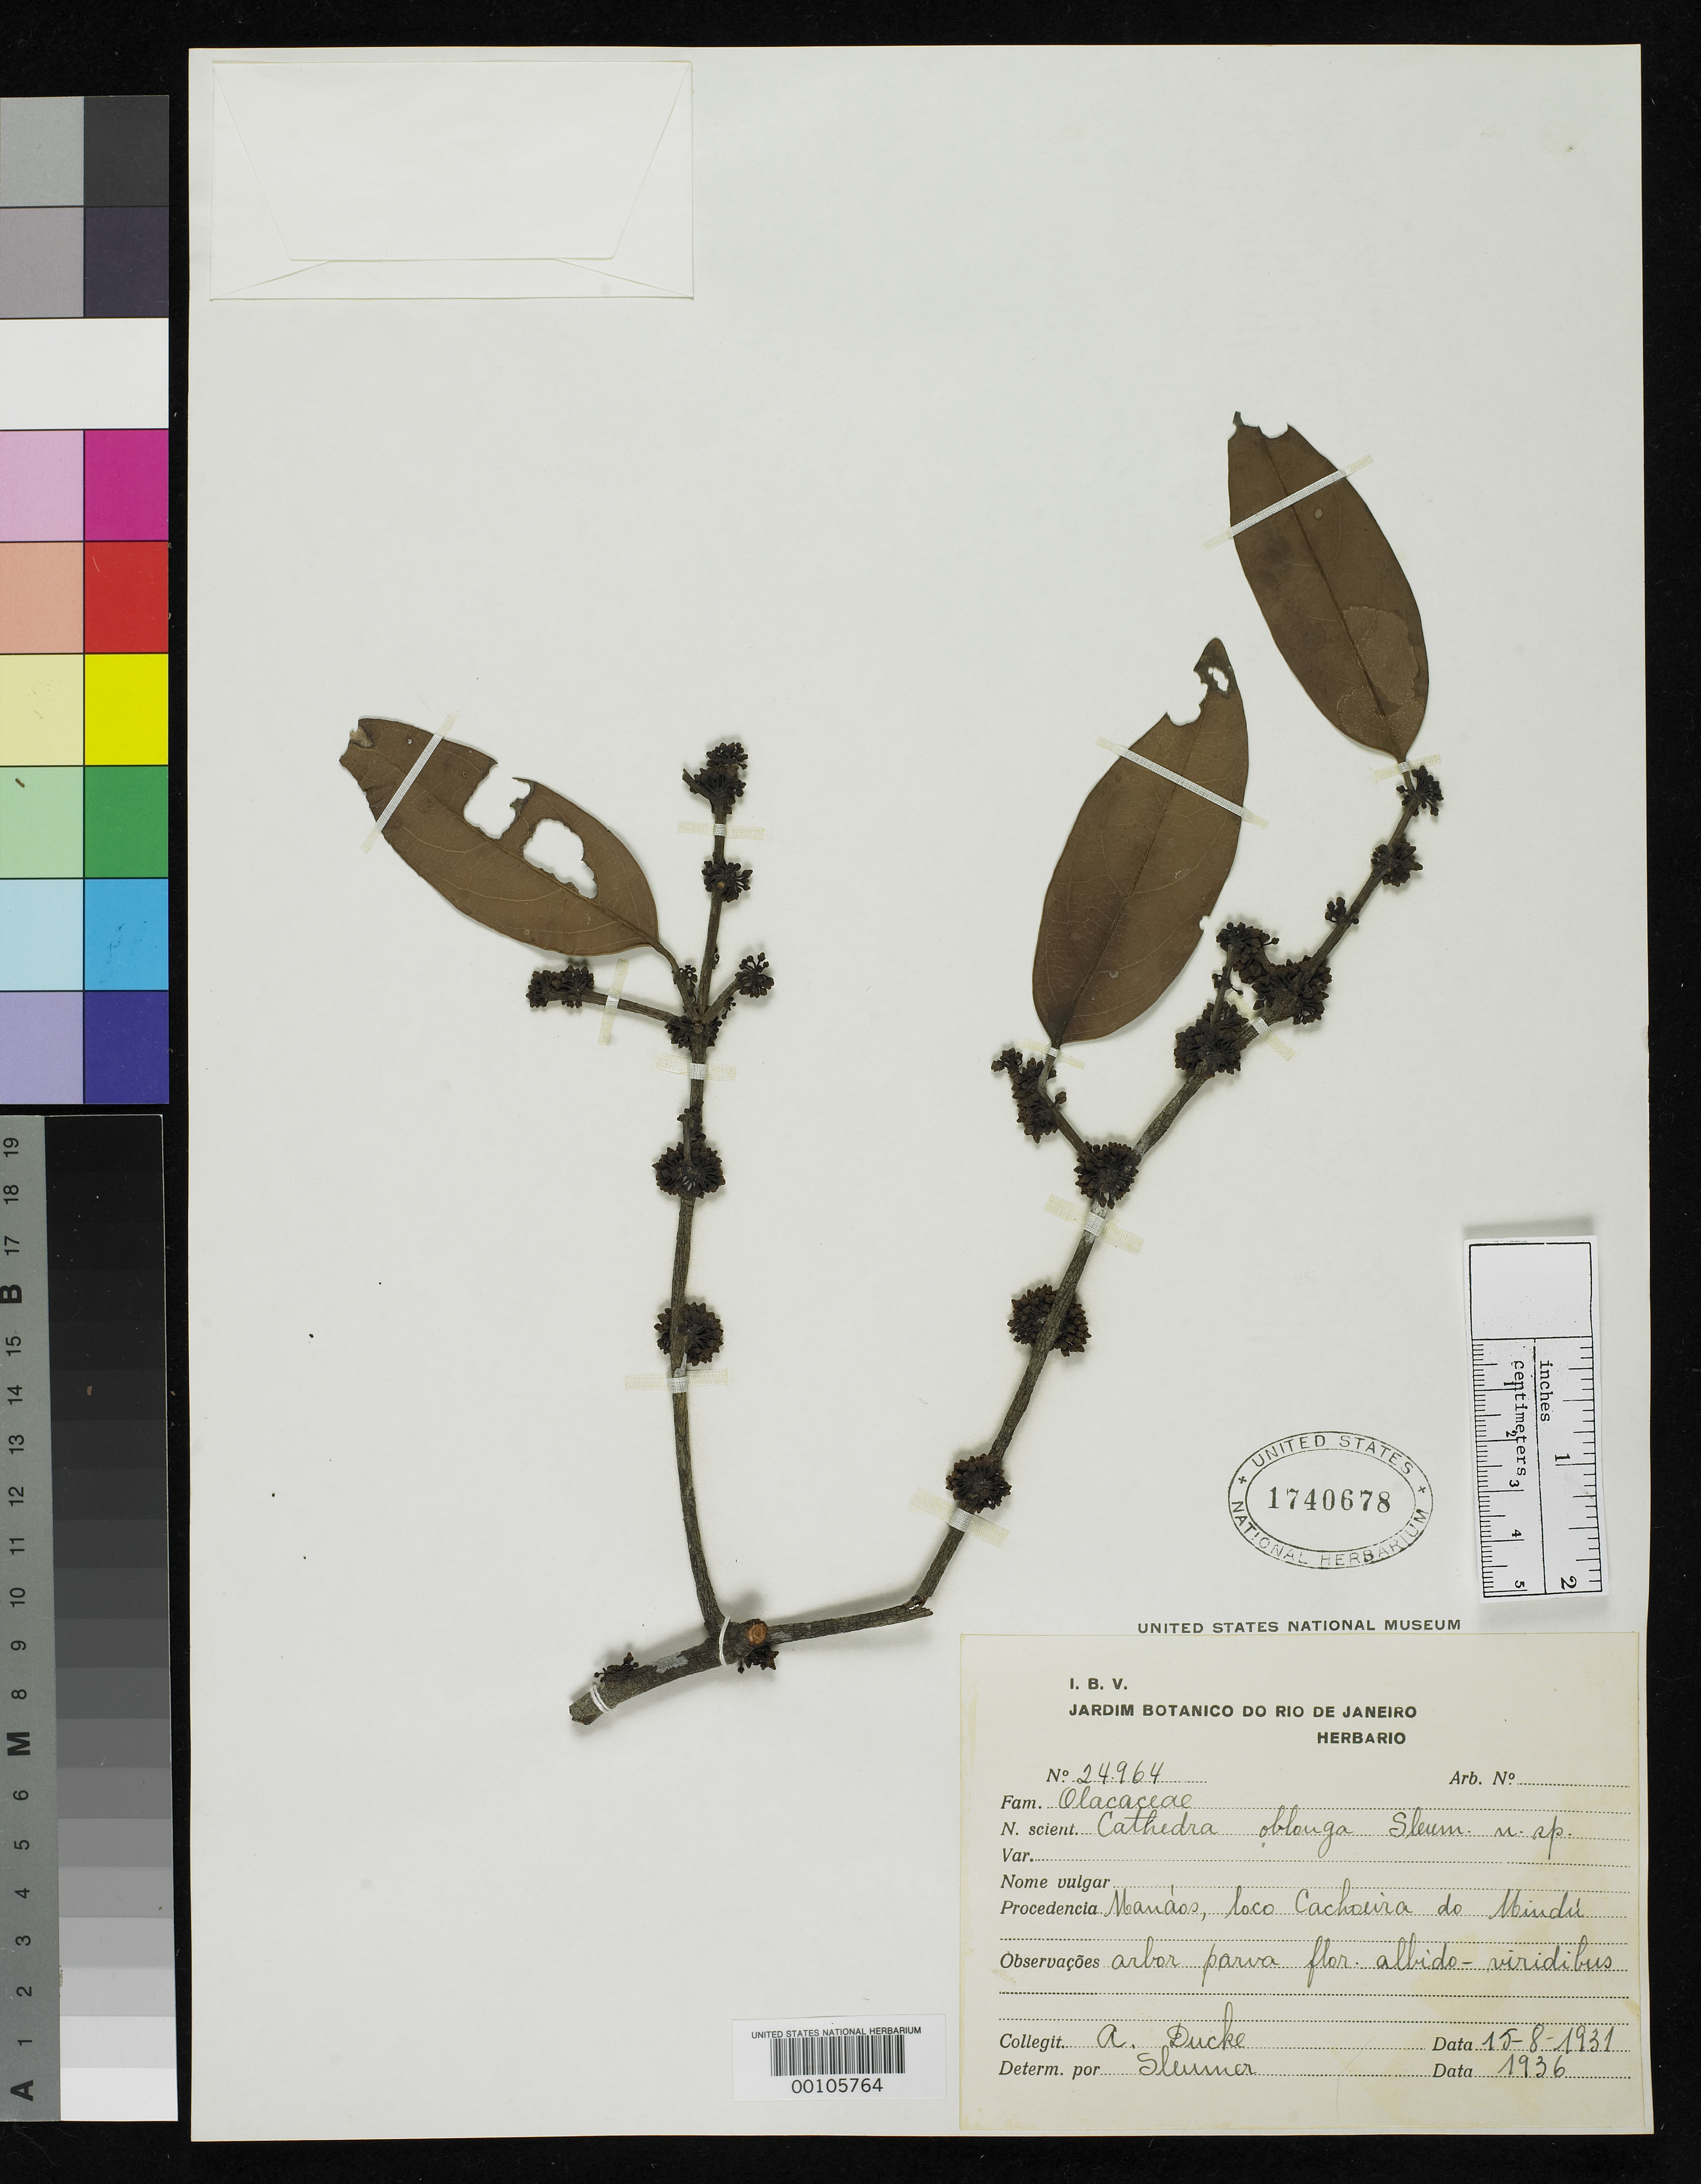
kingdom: Plantae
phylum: Tracheophyta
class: Magnoliopsida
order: Santalales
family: Aptandraceae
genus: Cathedra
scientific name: Cathedra oblonga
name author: Sleumer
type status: Isotype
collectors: A. Ducke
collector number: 24964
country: Brazil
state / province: Amazonas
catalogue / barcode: US 1740678